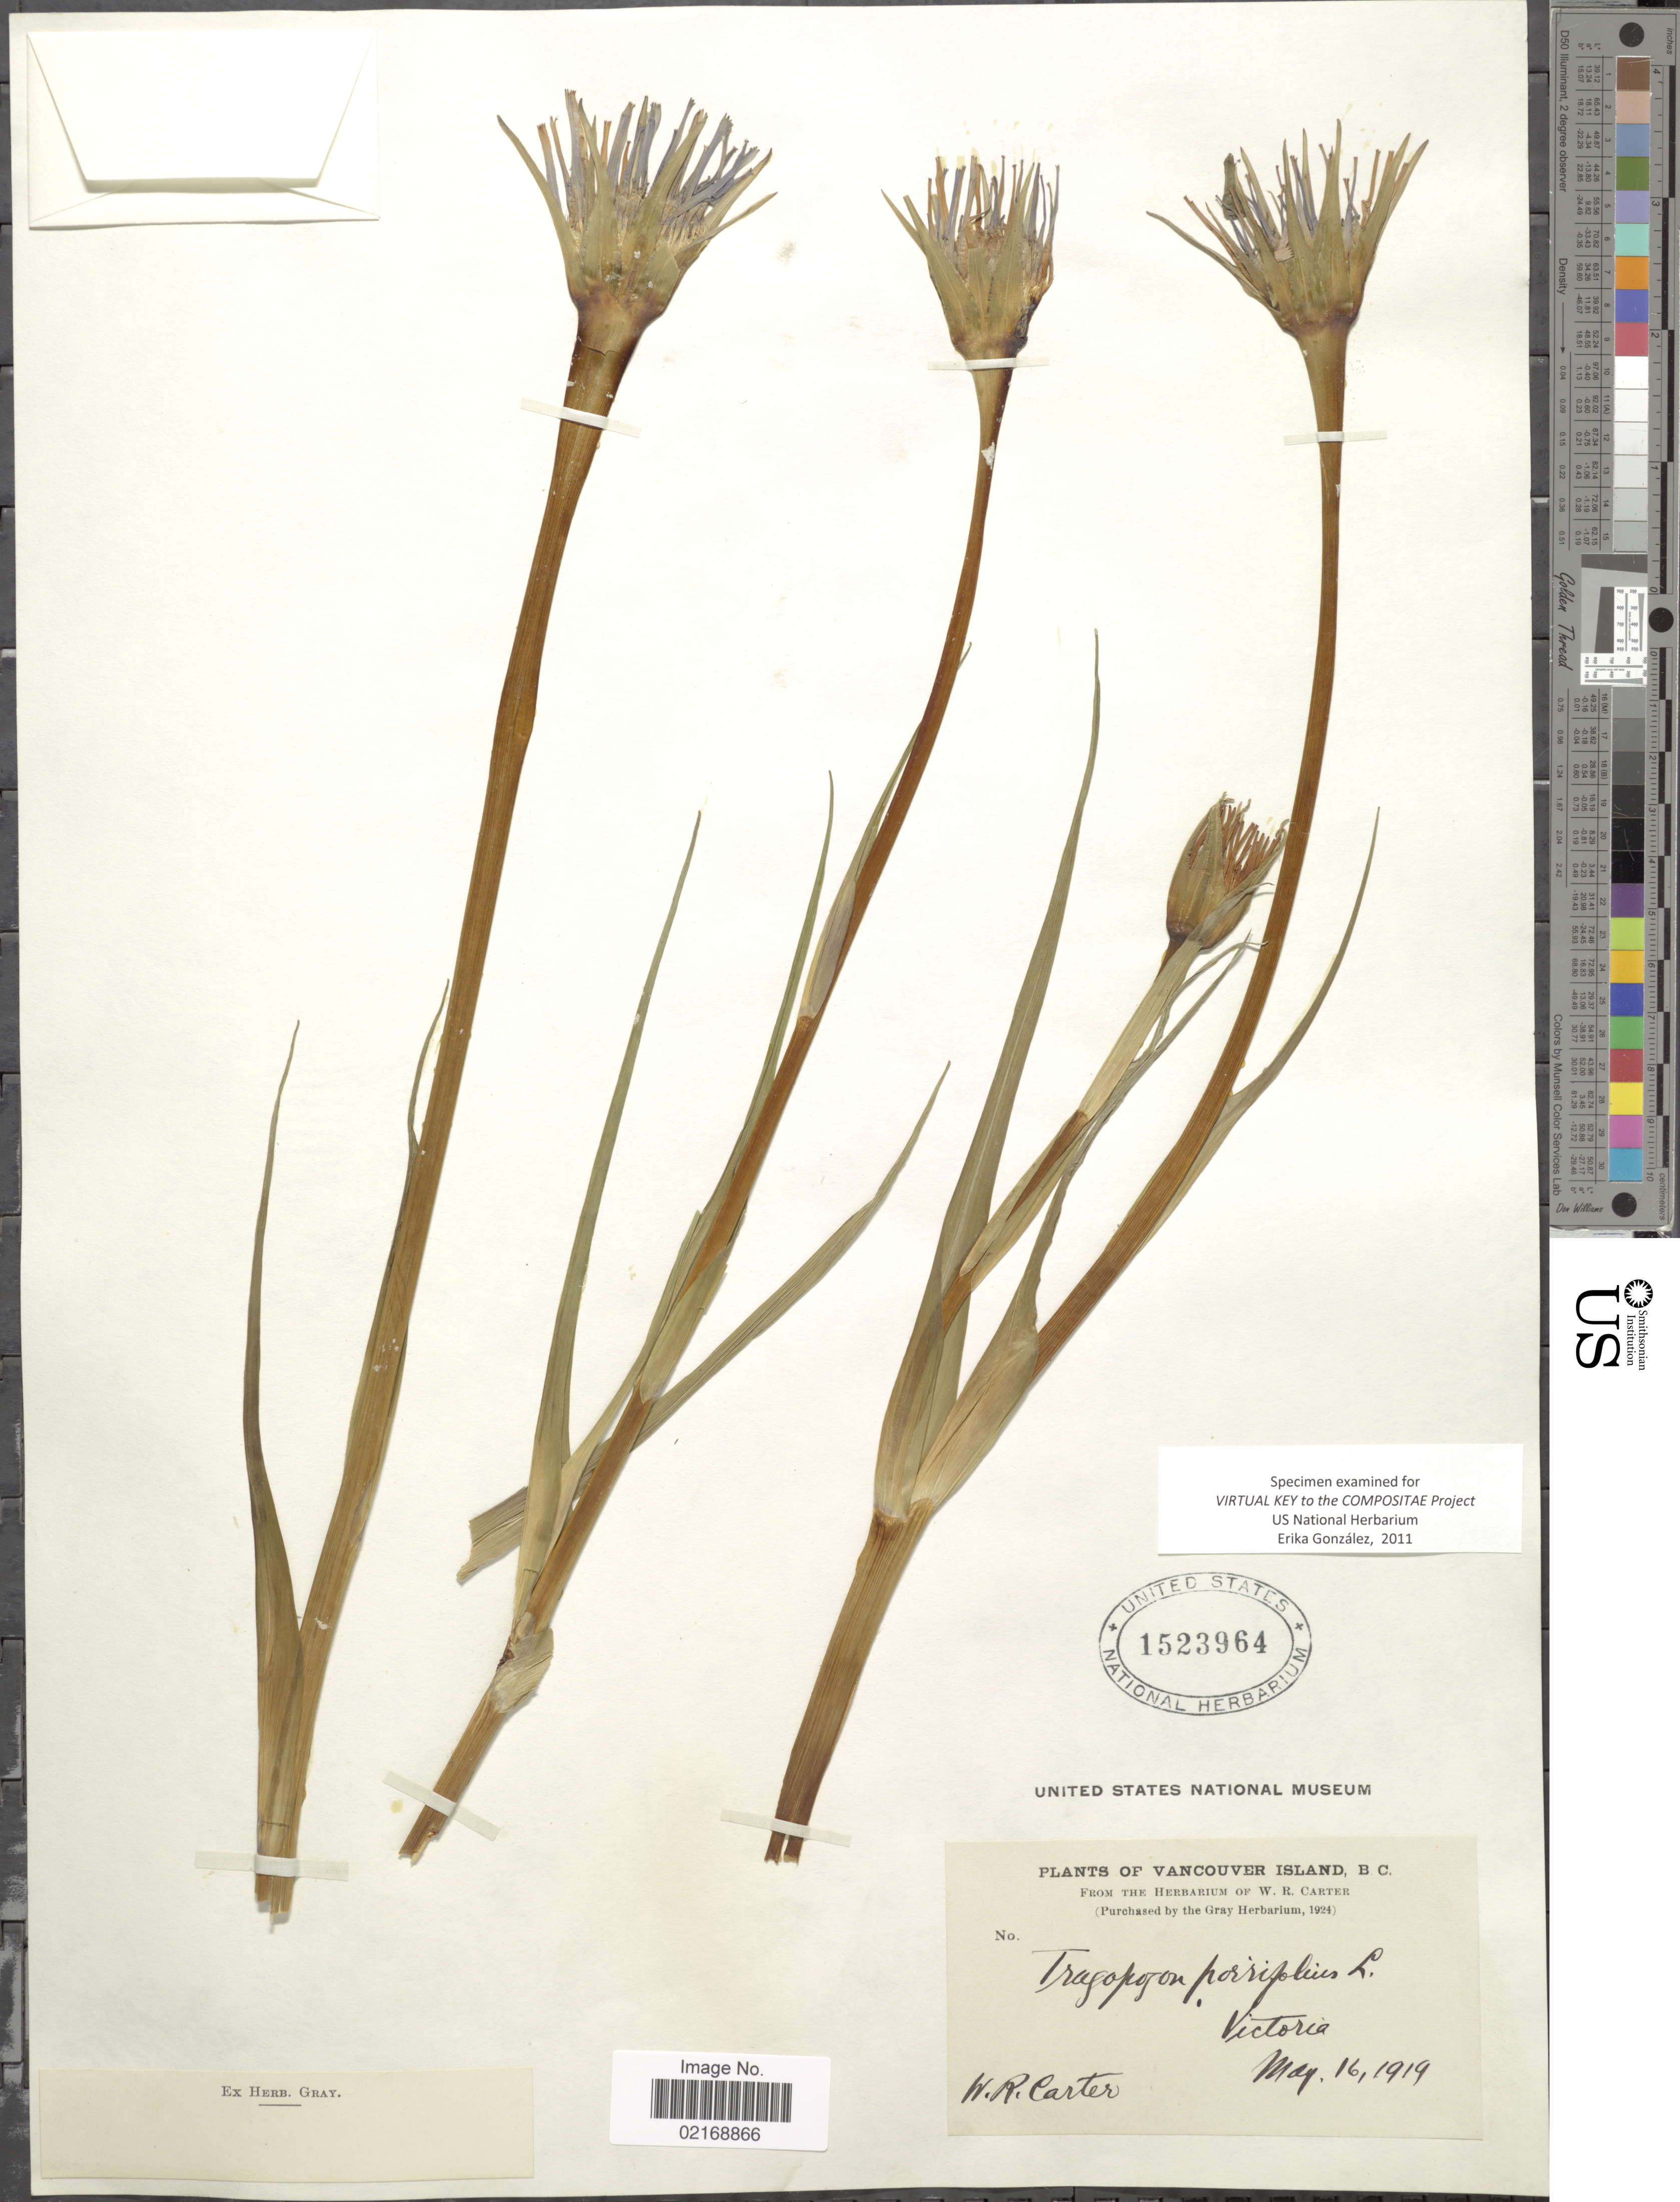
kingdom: Plantae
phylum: Tracheophyta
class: Magnoliopsida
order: Asterales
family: Asteraceae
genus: Tragopogon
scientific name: Tragopogon porrifolius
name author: L.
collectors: W. R. Carter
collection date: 1919-05-16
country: Canada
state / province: British Columbia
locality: Vancouver Island. Victoria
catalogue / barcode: US 1523964